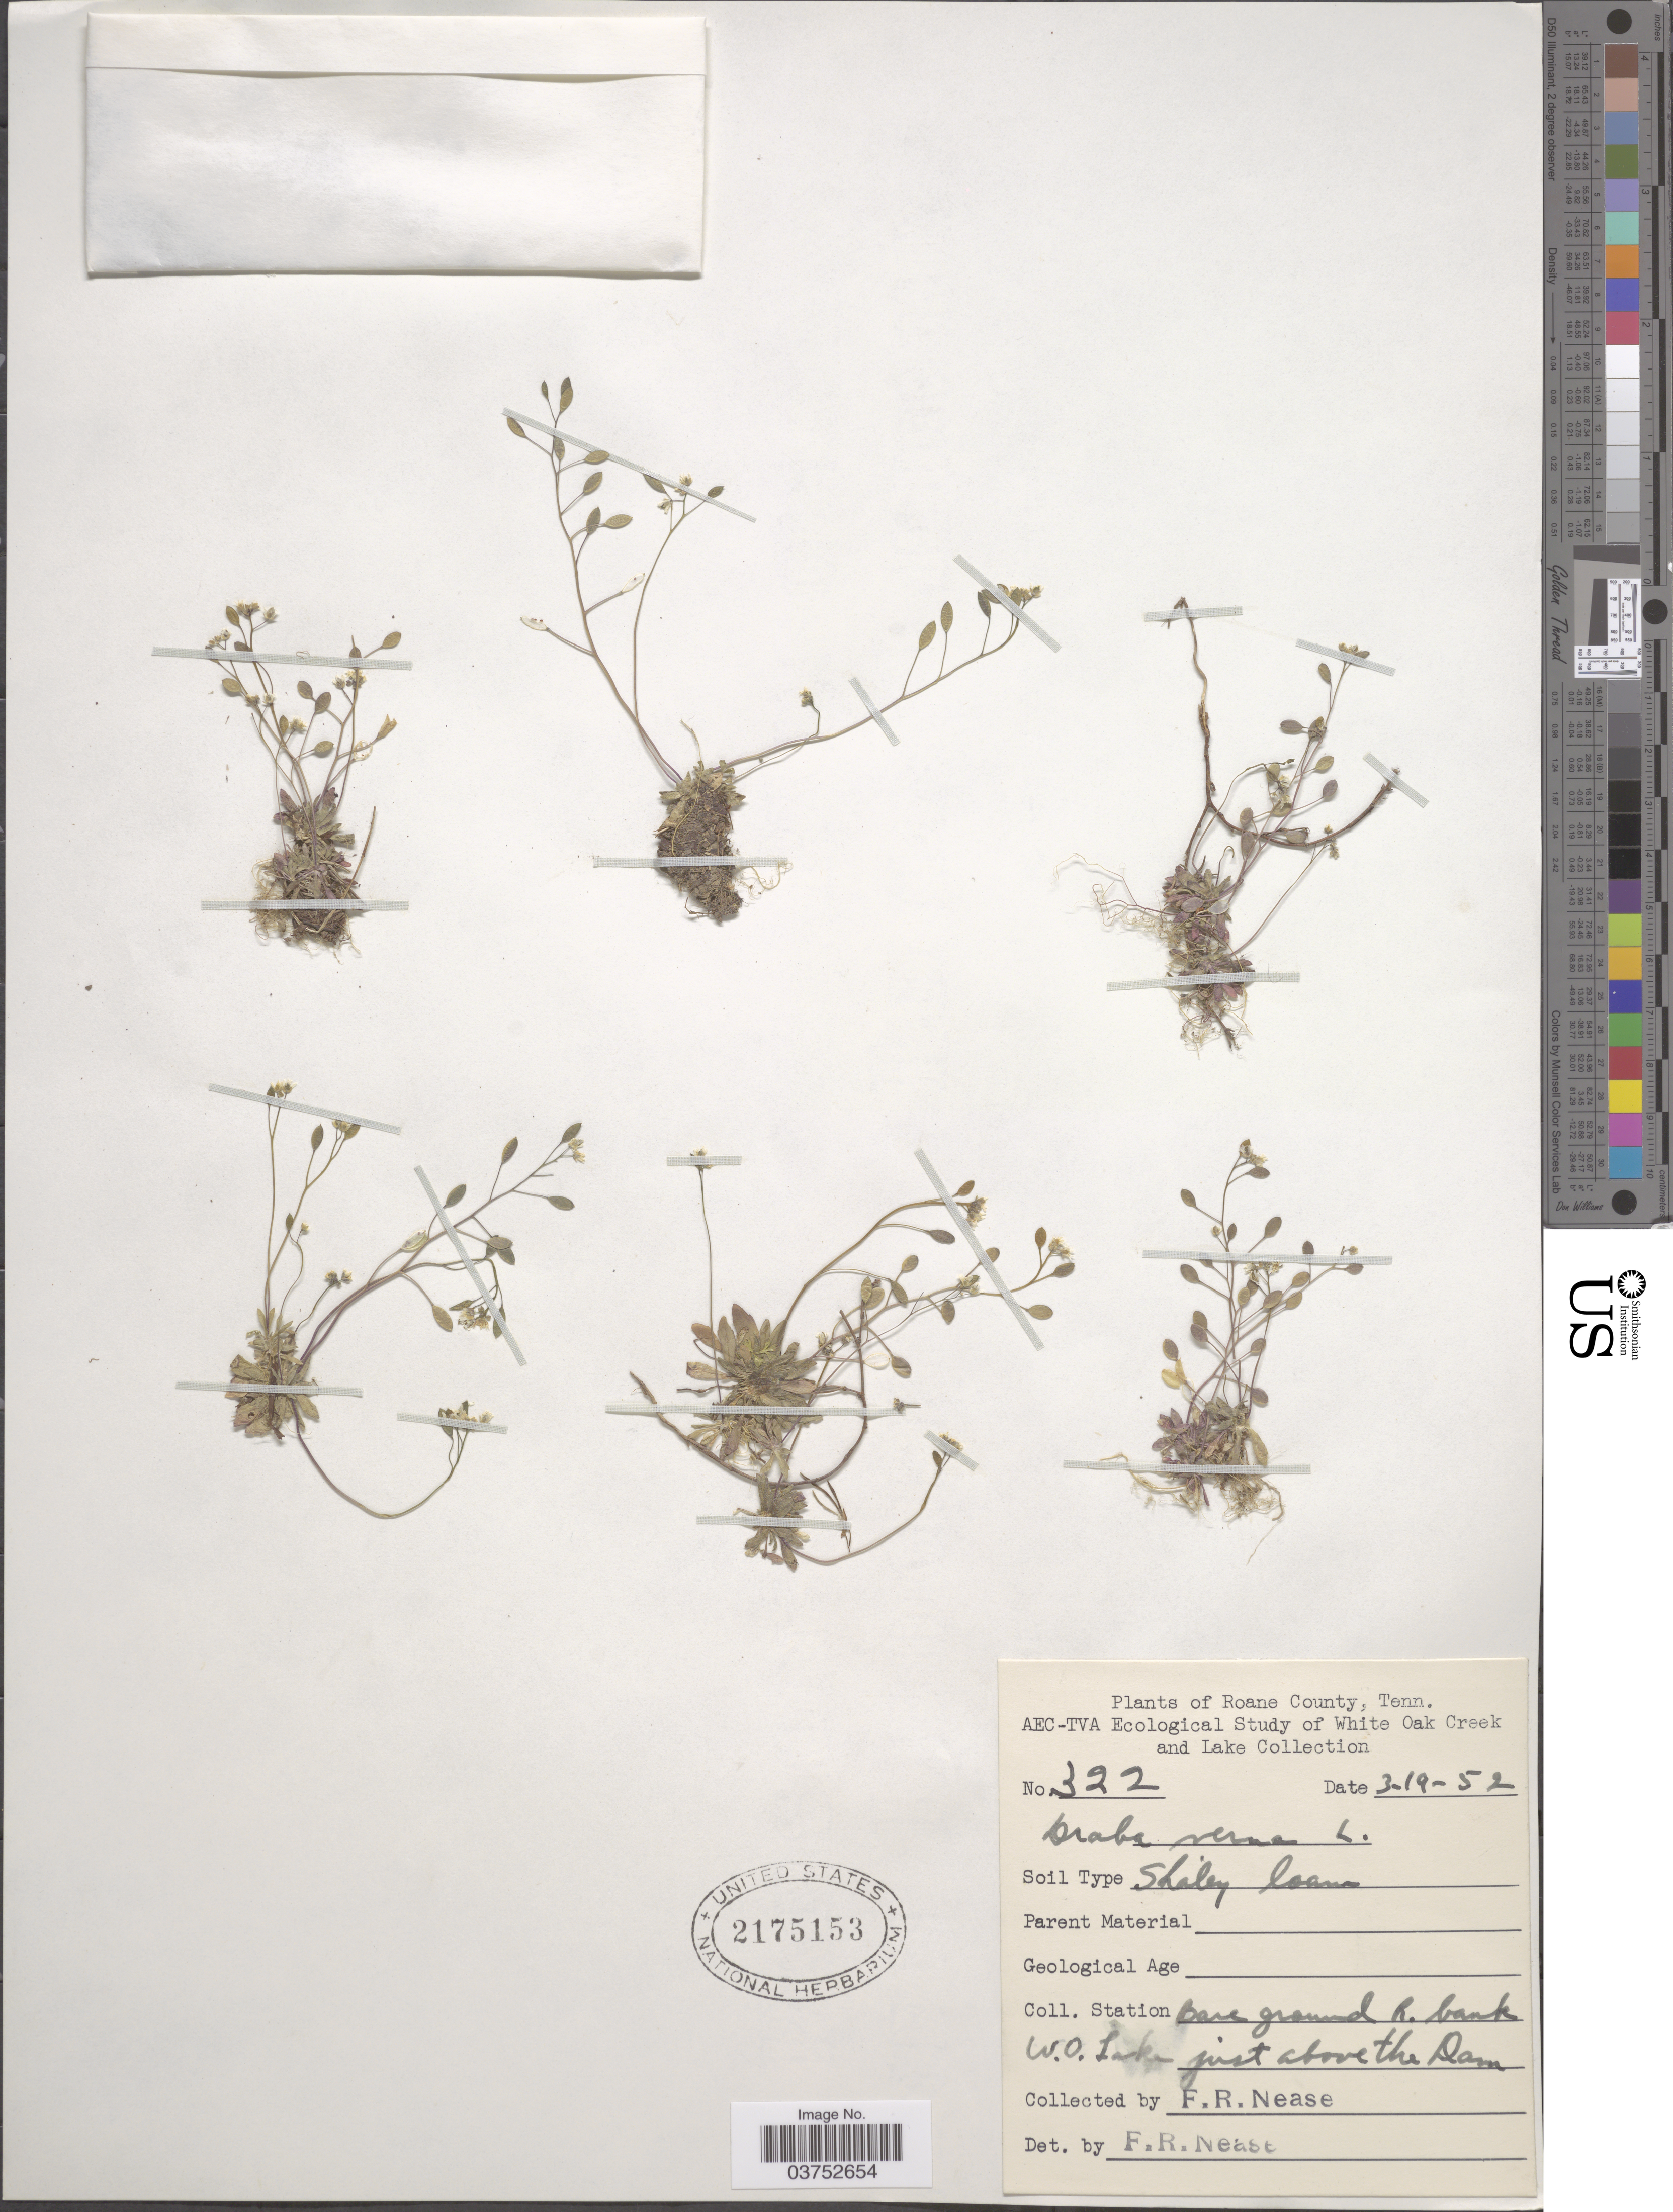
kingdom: Plantae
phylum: Tracheophyta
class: Magnoliopsida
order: Brassicales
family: Brassicaceae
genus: Draba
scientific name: Draba verna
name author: L.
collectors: F. Nease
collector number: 322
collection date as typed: Transcribed d/m/y: 19/3/52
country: United States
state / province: Tennessee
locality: Roane County. White Oak Creek and Lake. Bare ground R. bank W.O. Lake just above the Dam.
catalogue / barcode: US 2175153